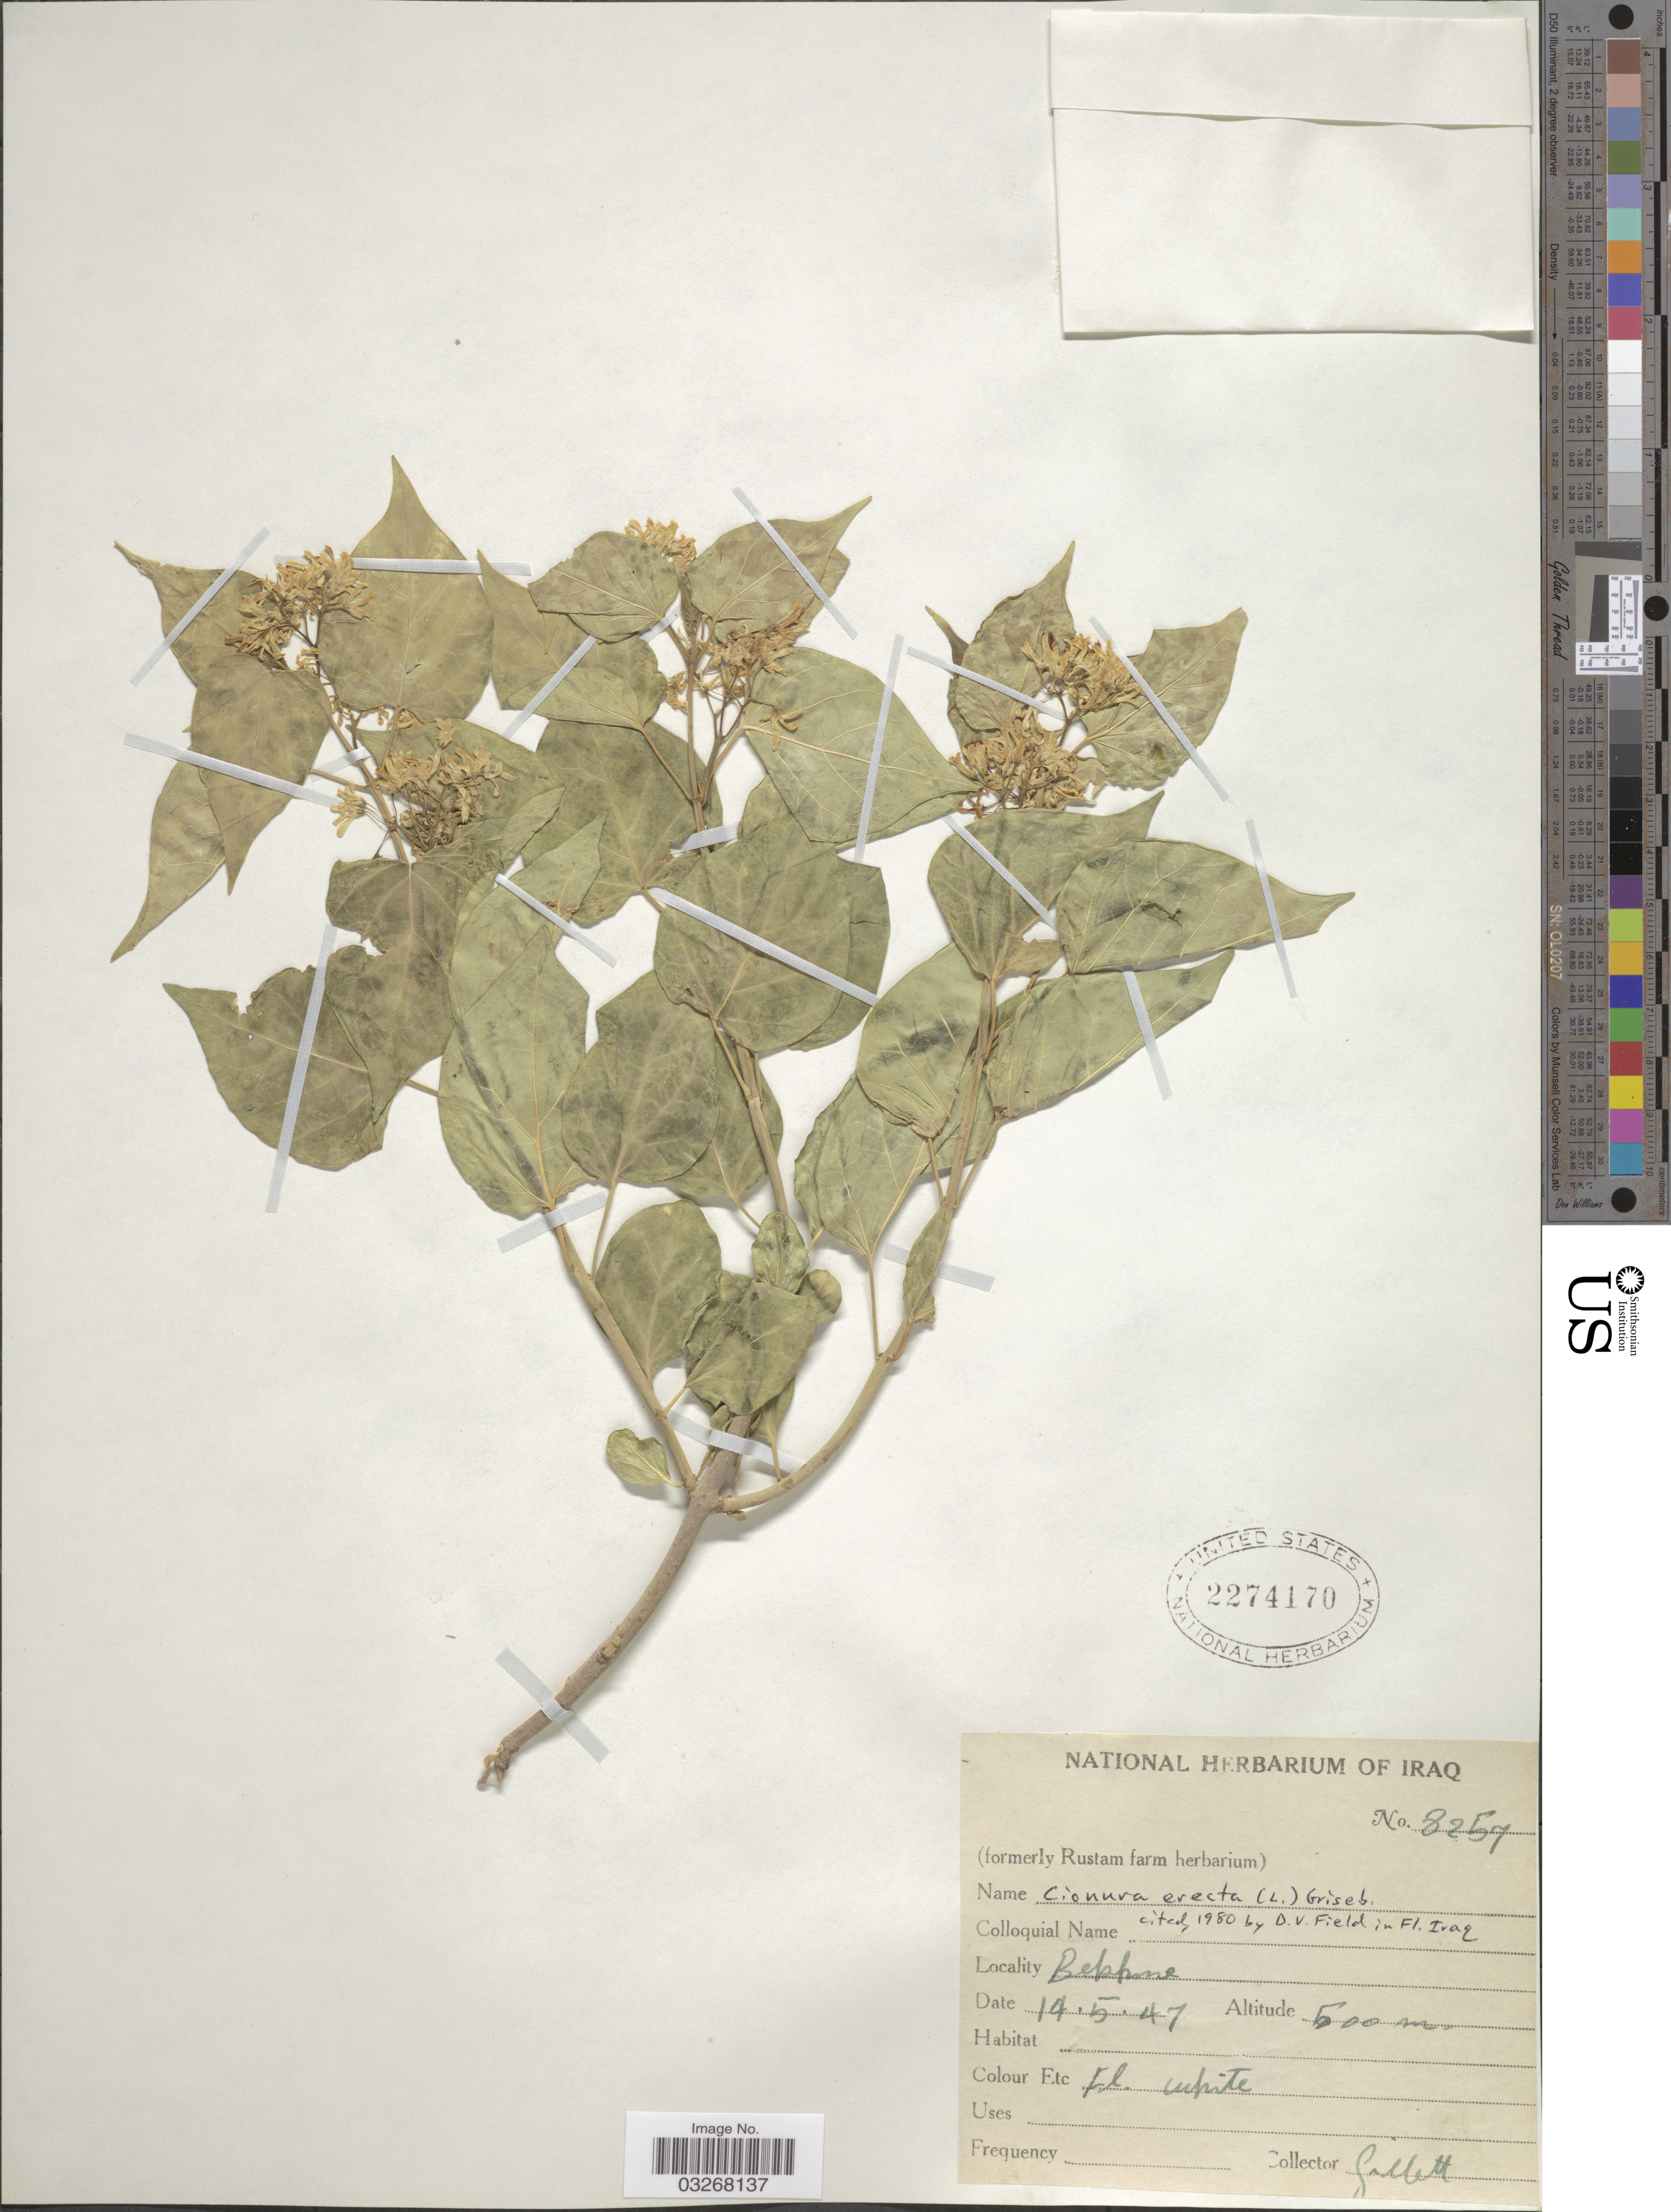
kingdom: Plantae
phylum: Tracheophyta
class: Magnoliopsida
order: Gentianales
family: Apocynaceae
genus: Marsdenia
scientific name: Marsdenia erecta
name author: R. Br.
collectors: Gillett, --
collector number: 8257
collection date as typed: Transcribed d/m/y: 14/5/47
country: Iraq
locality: Bekhme.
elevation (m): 500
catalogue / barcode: US 2274170